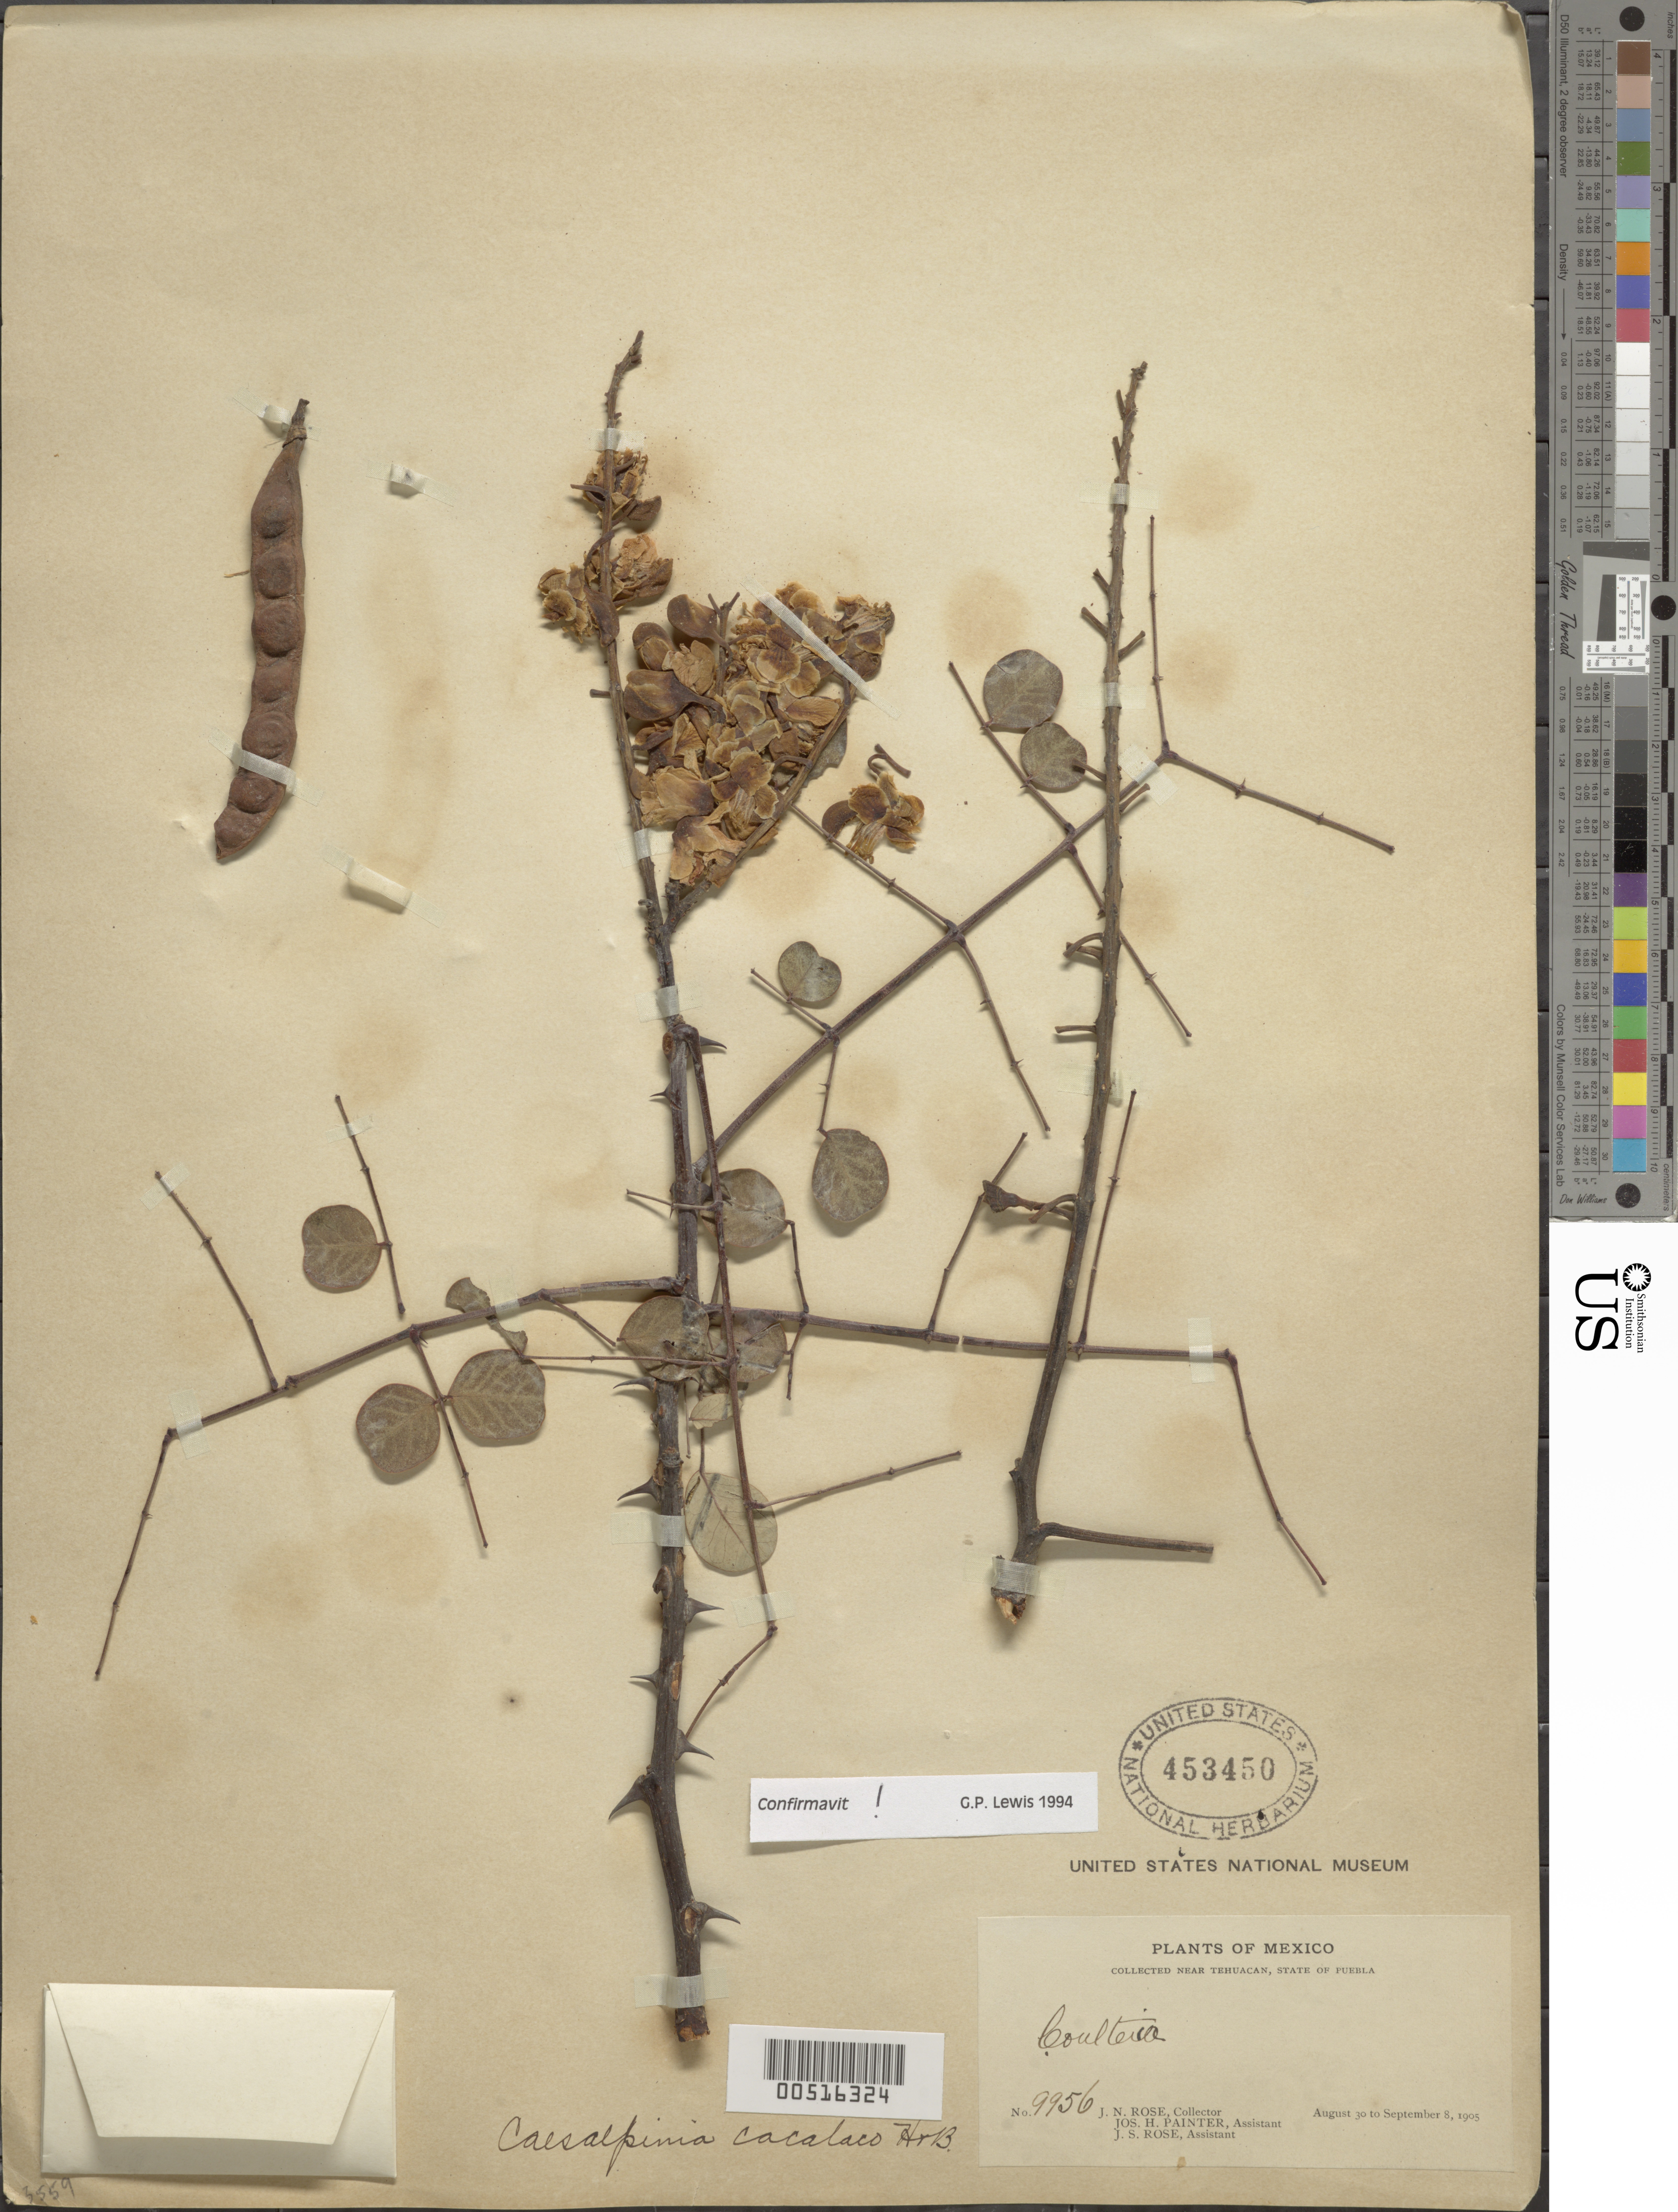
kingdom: Plantae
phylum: Tracheophyta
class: Magnoliopsida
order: Fabales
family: Fabaceae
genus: Tara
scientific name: Tara cacalaco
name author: (Bonpl.) Molinari & Sánchez Och.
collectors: J. N. Rose, J. H. Painter & J. S. Rose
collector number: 9956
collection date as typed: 30 Aug 1905 to 08 Sep 1905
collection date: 1905-08-30/1905-09-08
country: Mexico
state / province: Puebla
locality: Tehuacan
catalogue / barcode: US 453450